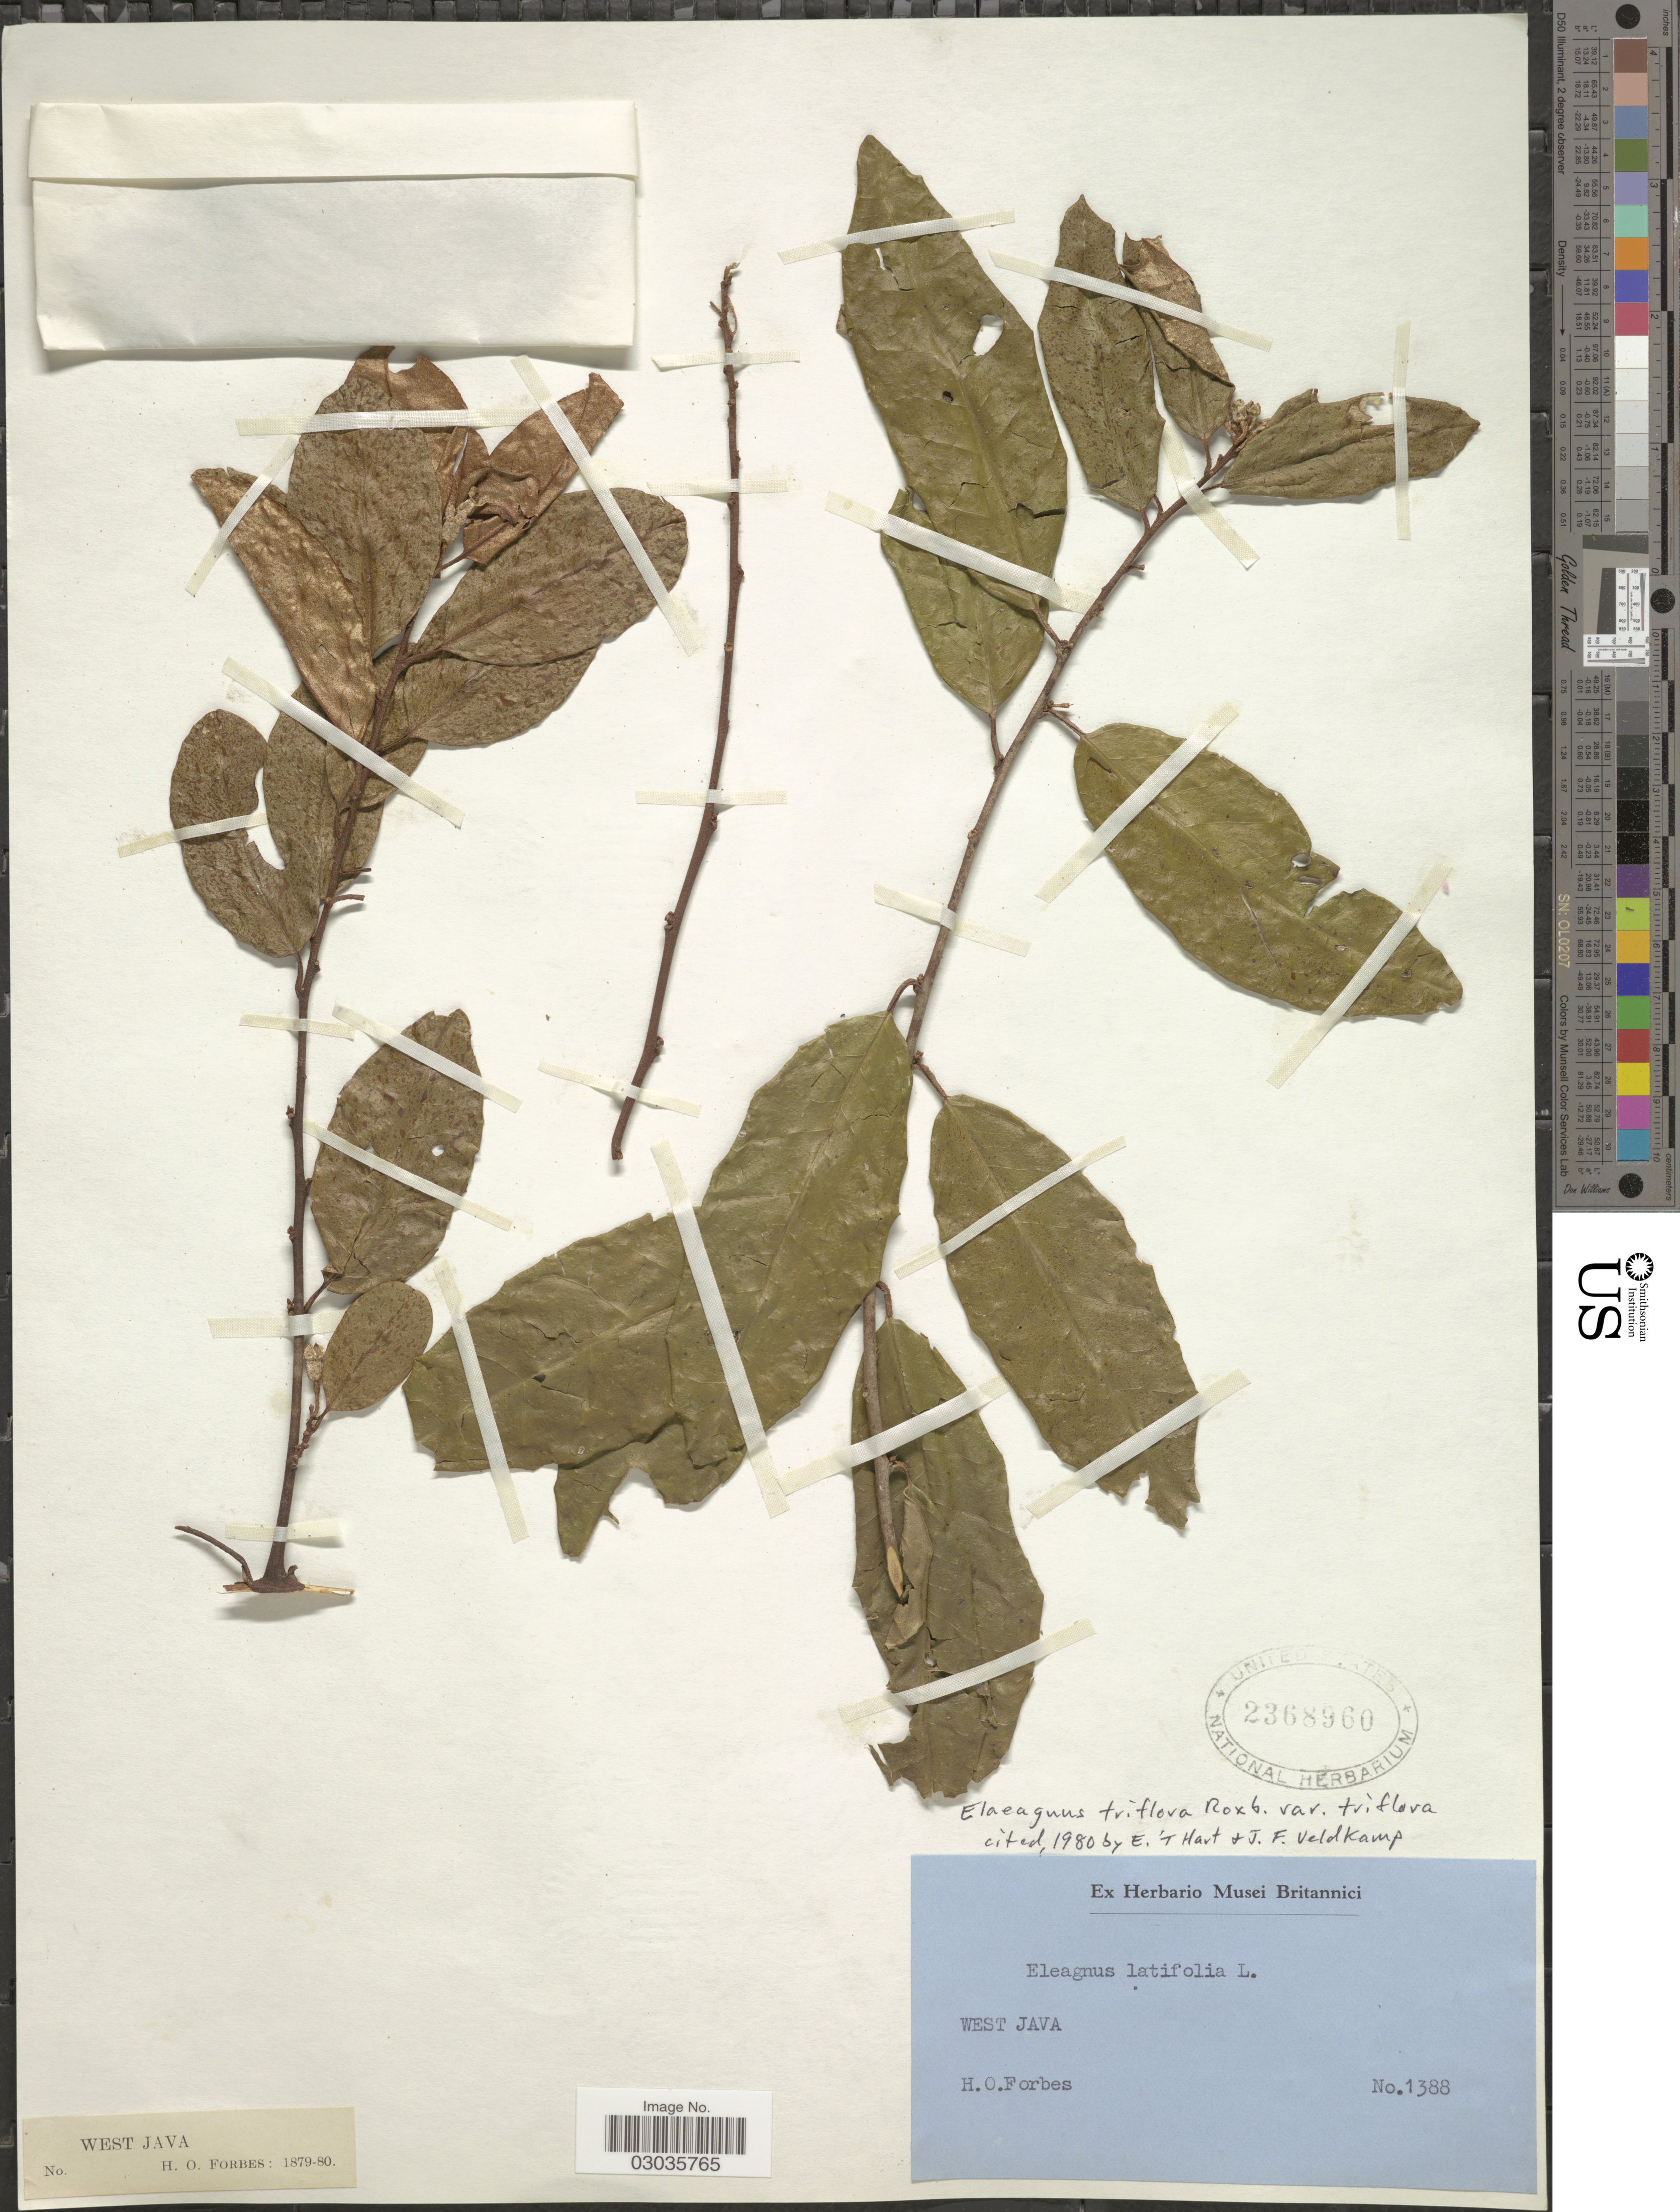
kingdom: Plantae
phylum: Tracheophyta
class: Magnoliopsida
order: Rosales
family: Elaeagnaceae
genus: Elaeagnus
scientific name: Elaeagnus triflora var. triflora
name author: Roxb.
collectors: H. O. Forbes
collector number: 1388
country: Indonesia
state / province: Java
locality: West Java.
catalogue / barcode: US 2368960